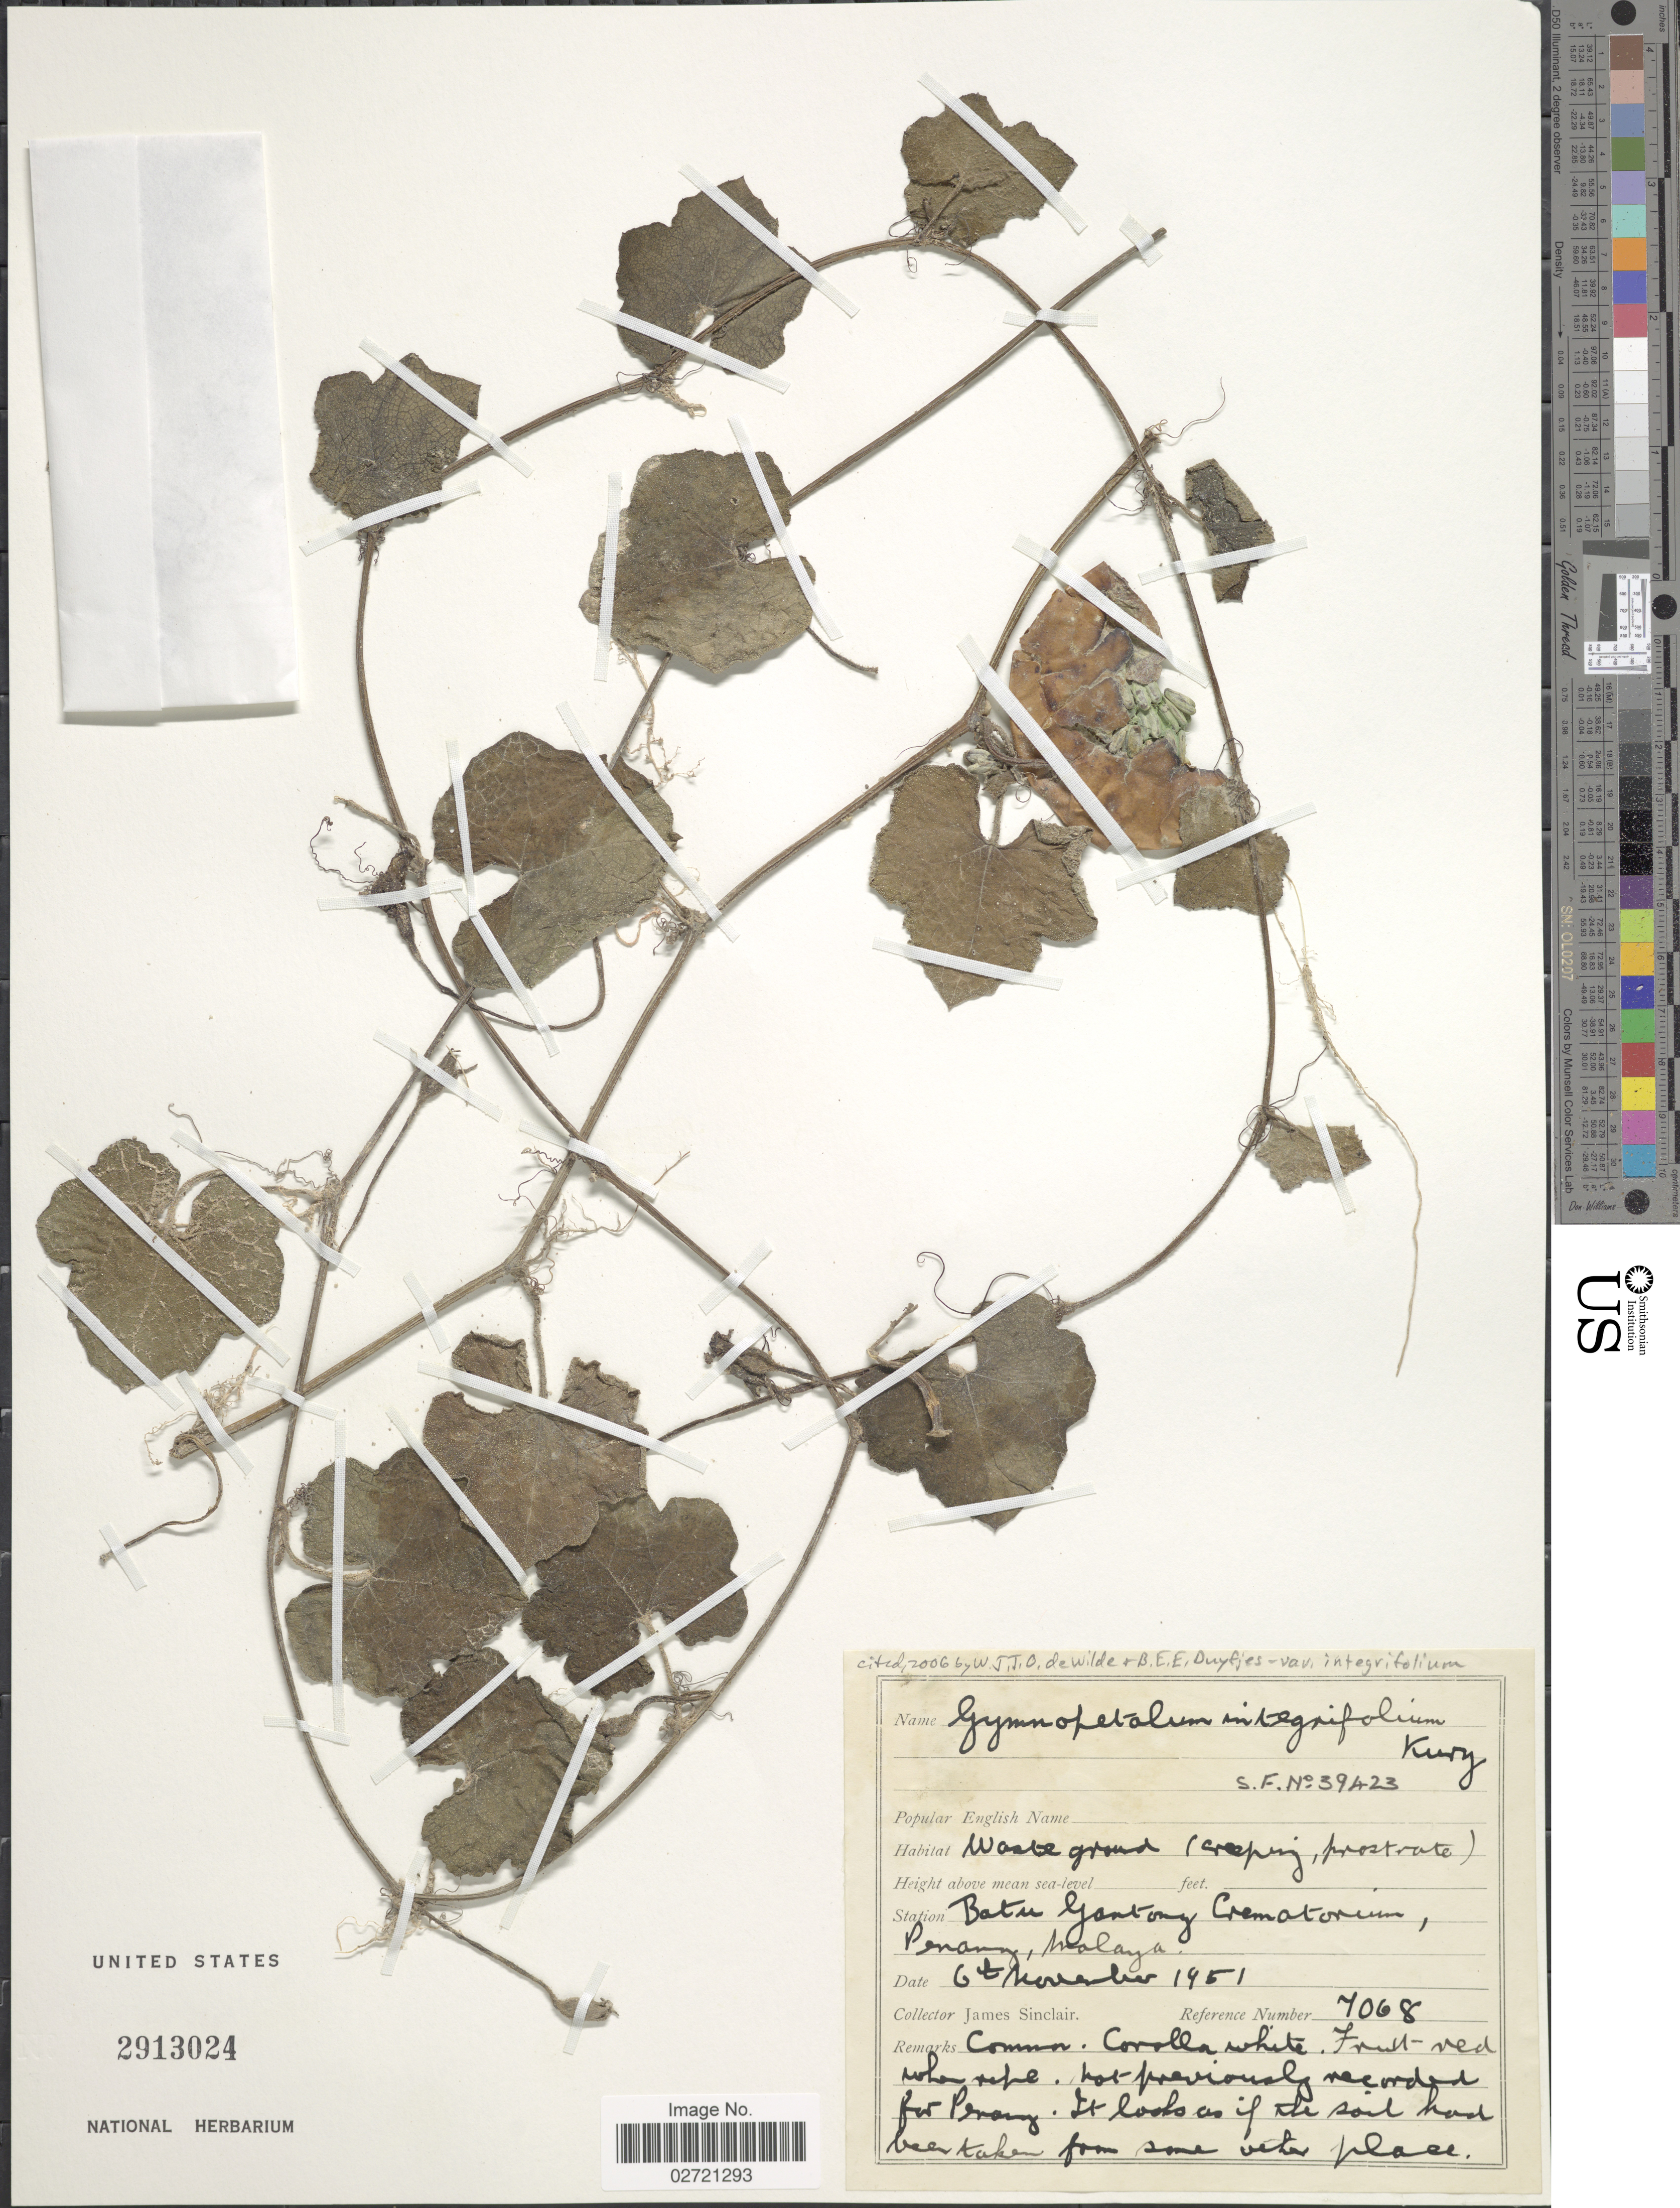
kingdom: Plantae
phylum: Tracheophyta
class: Magnoliopsida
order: Cucurbitales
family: Cucurbitaceae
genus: Trichosanthes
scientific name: Trichosanthes scabra var. scabra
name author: Lour.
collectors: J. Sinclair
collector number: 7068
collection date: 1951-11-06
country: Malaysia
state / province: Pinang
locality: Batu Gantong Crematorium, Penang, Malaya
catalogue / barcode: US 2913024